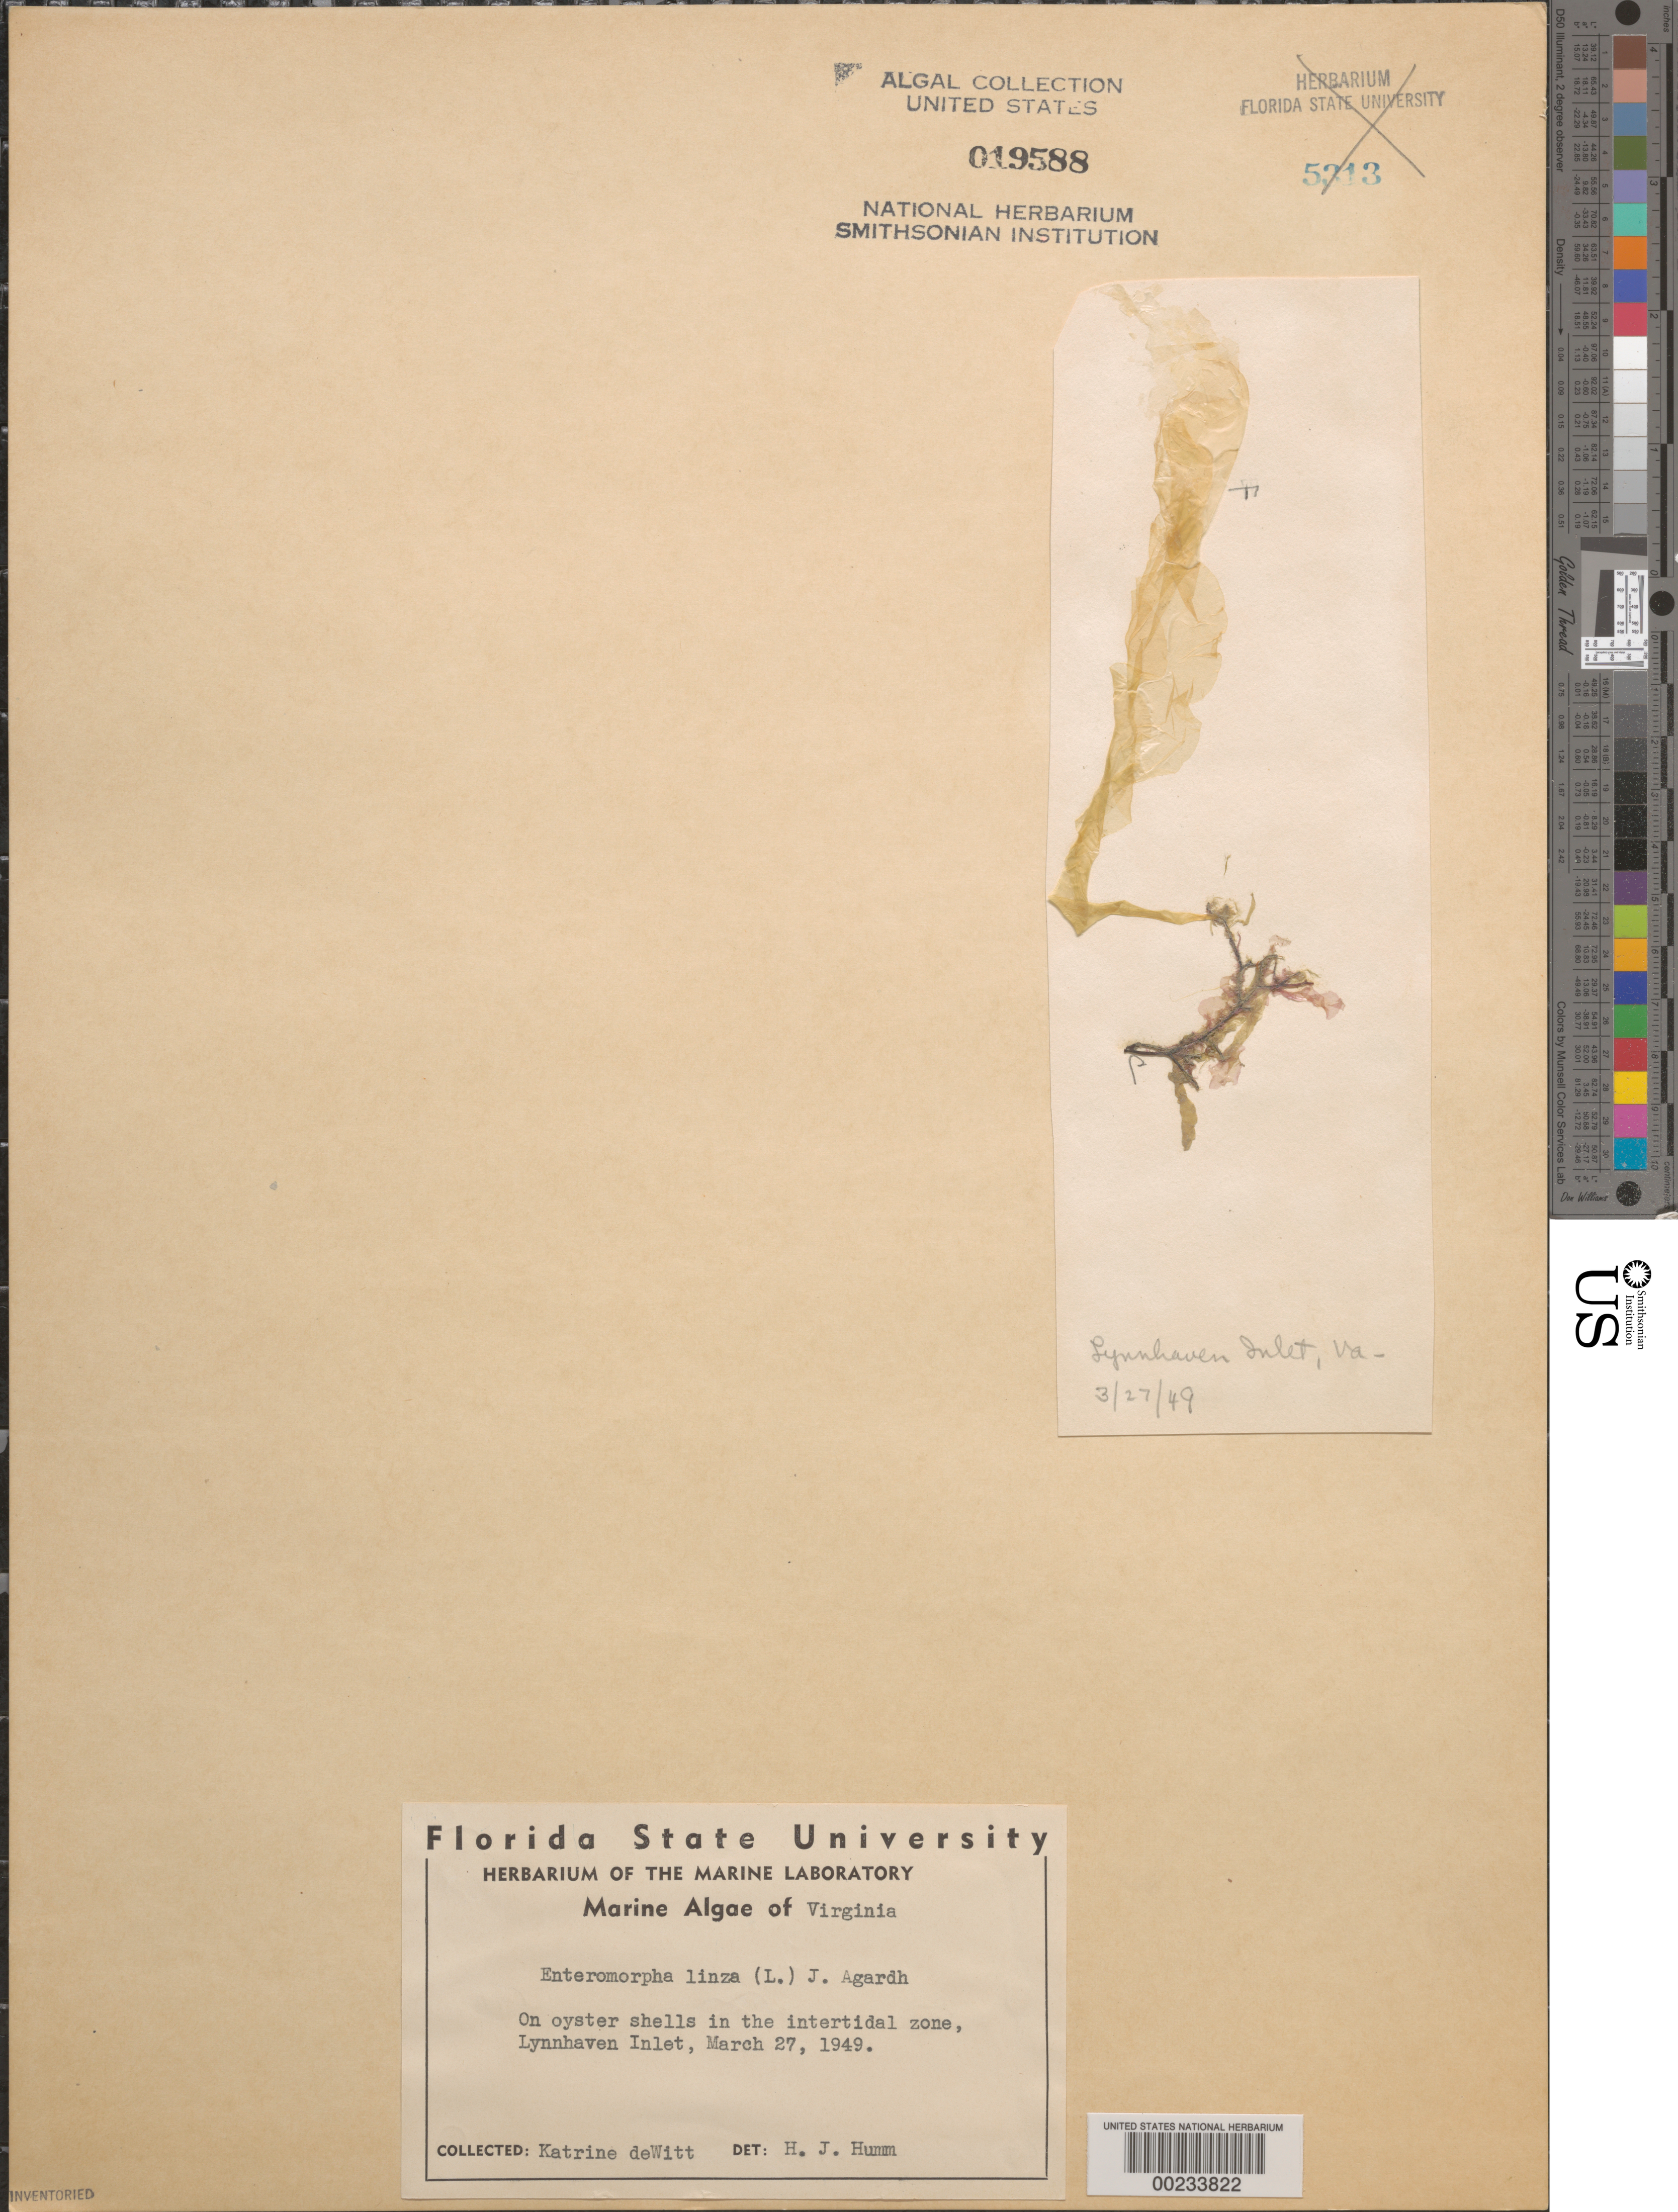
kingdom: Plantae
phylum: Chlorophyta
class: Ulvophyceae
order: Ulvales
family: Ulvaceae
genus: Ulva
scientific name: Ulva clathrata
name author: (Roth) C. Agardh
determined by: Algae name updating Project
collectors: K. deWitt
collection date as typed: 27 Mar 1949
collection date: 1949-03-27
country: United States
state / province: Virginia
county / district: City of Virginia Beach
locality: Lynnhaven Inlet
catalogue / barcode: US 19588